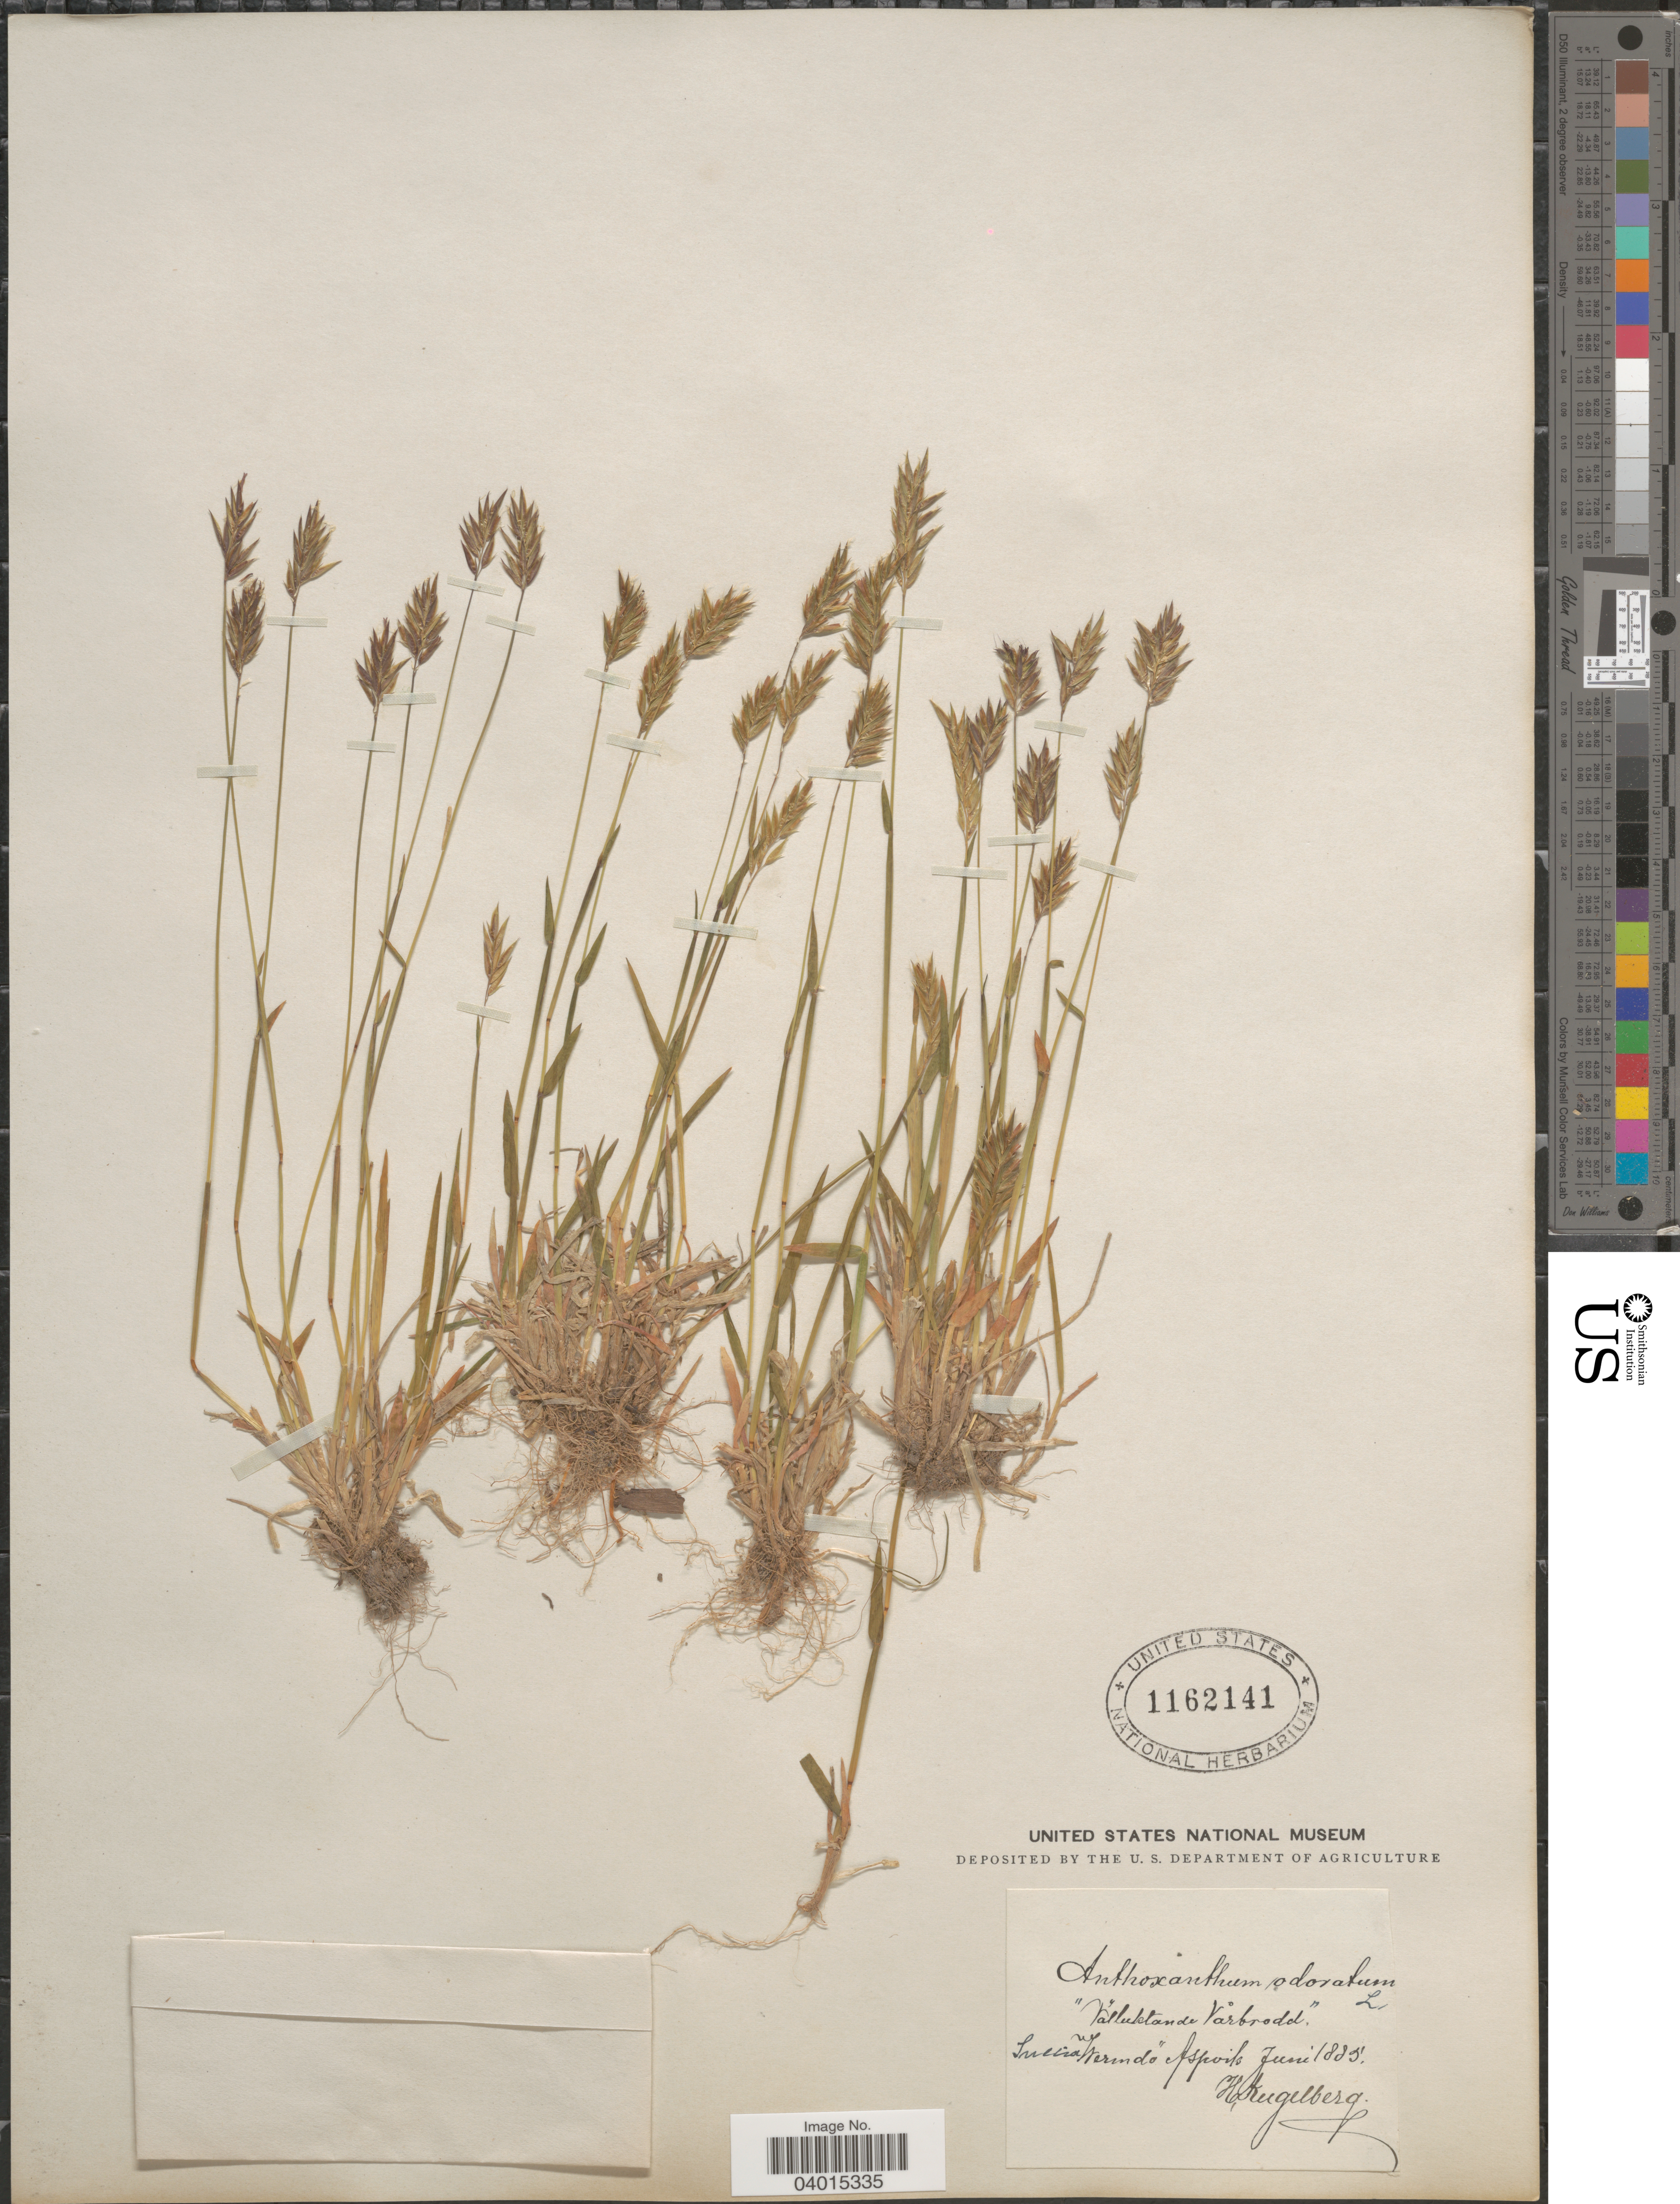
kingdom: Plantae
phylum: Tracheophyta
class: Liliopsida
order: Poales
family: Poaceae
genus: Anthoxanthum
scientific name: Anthoxanthum odoratum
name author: L.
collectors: H. Kugelberg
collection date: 1885-06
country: Sweden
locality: Suecia. Warmdö Aspvik.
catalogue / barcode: US 1162141